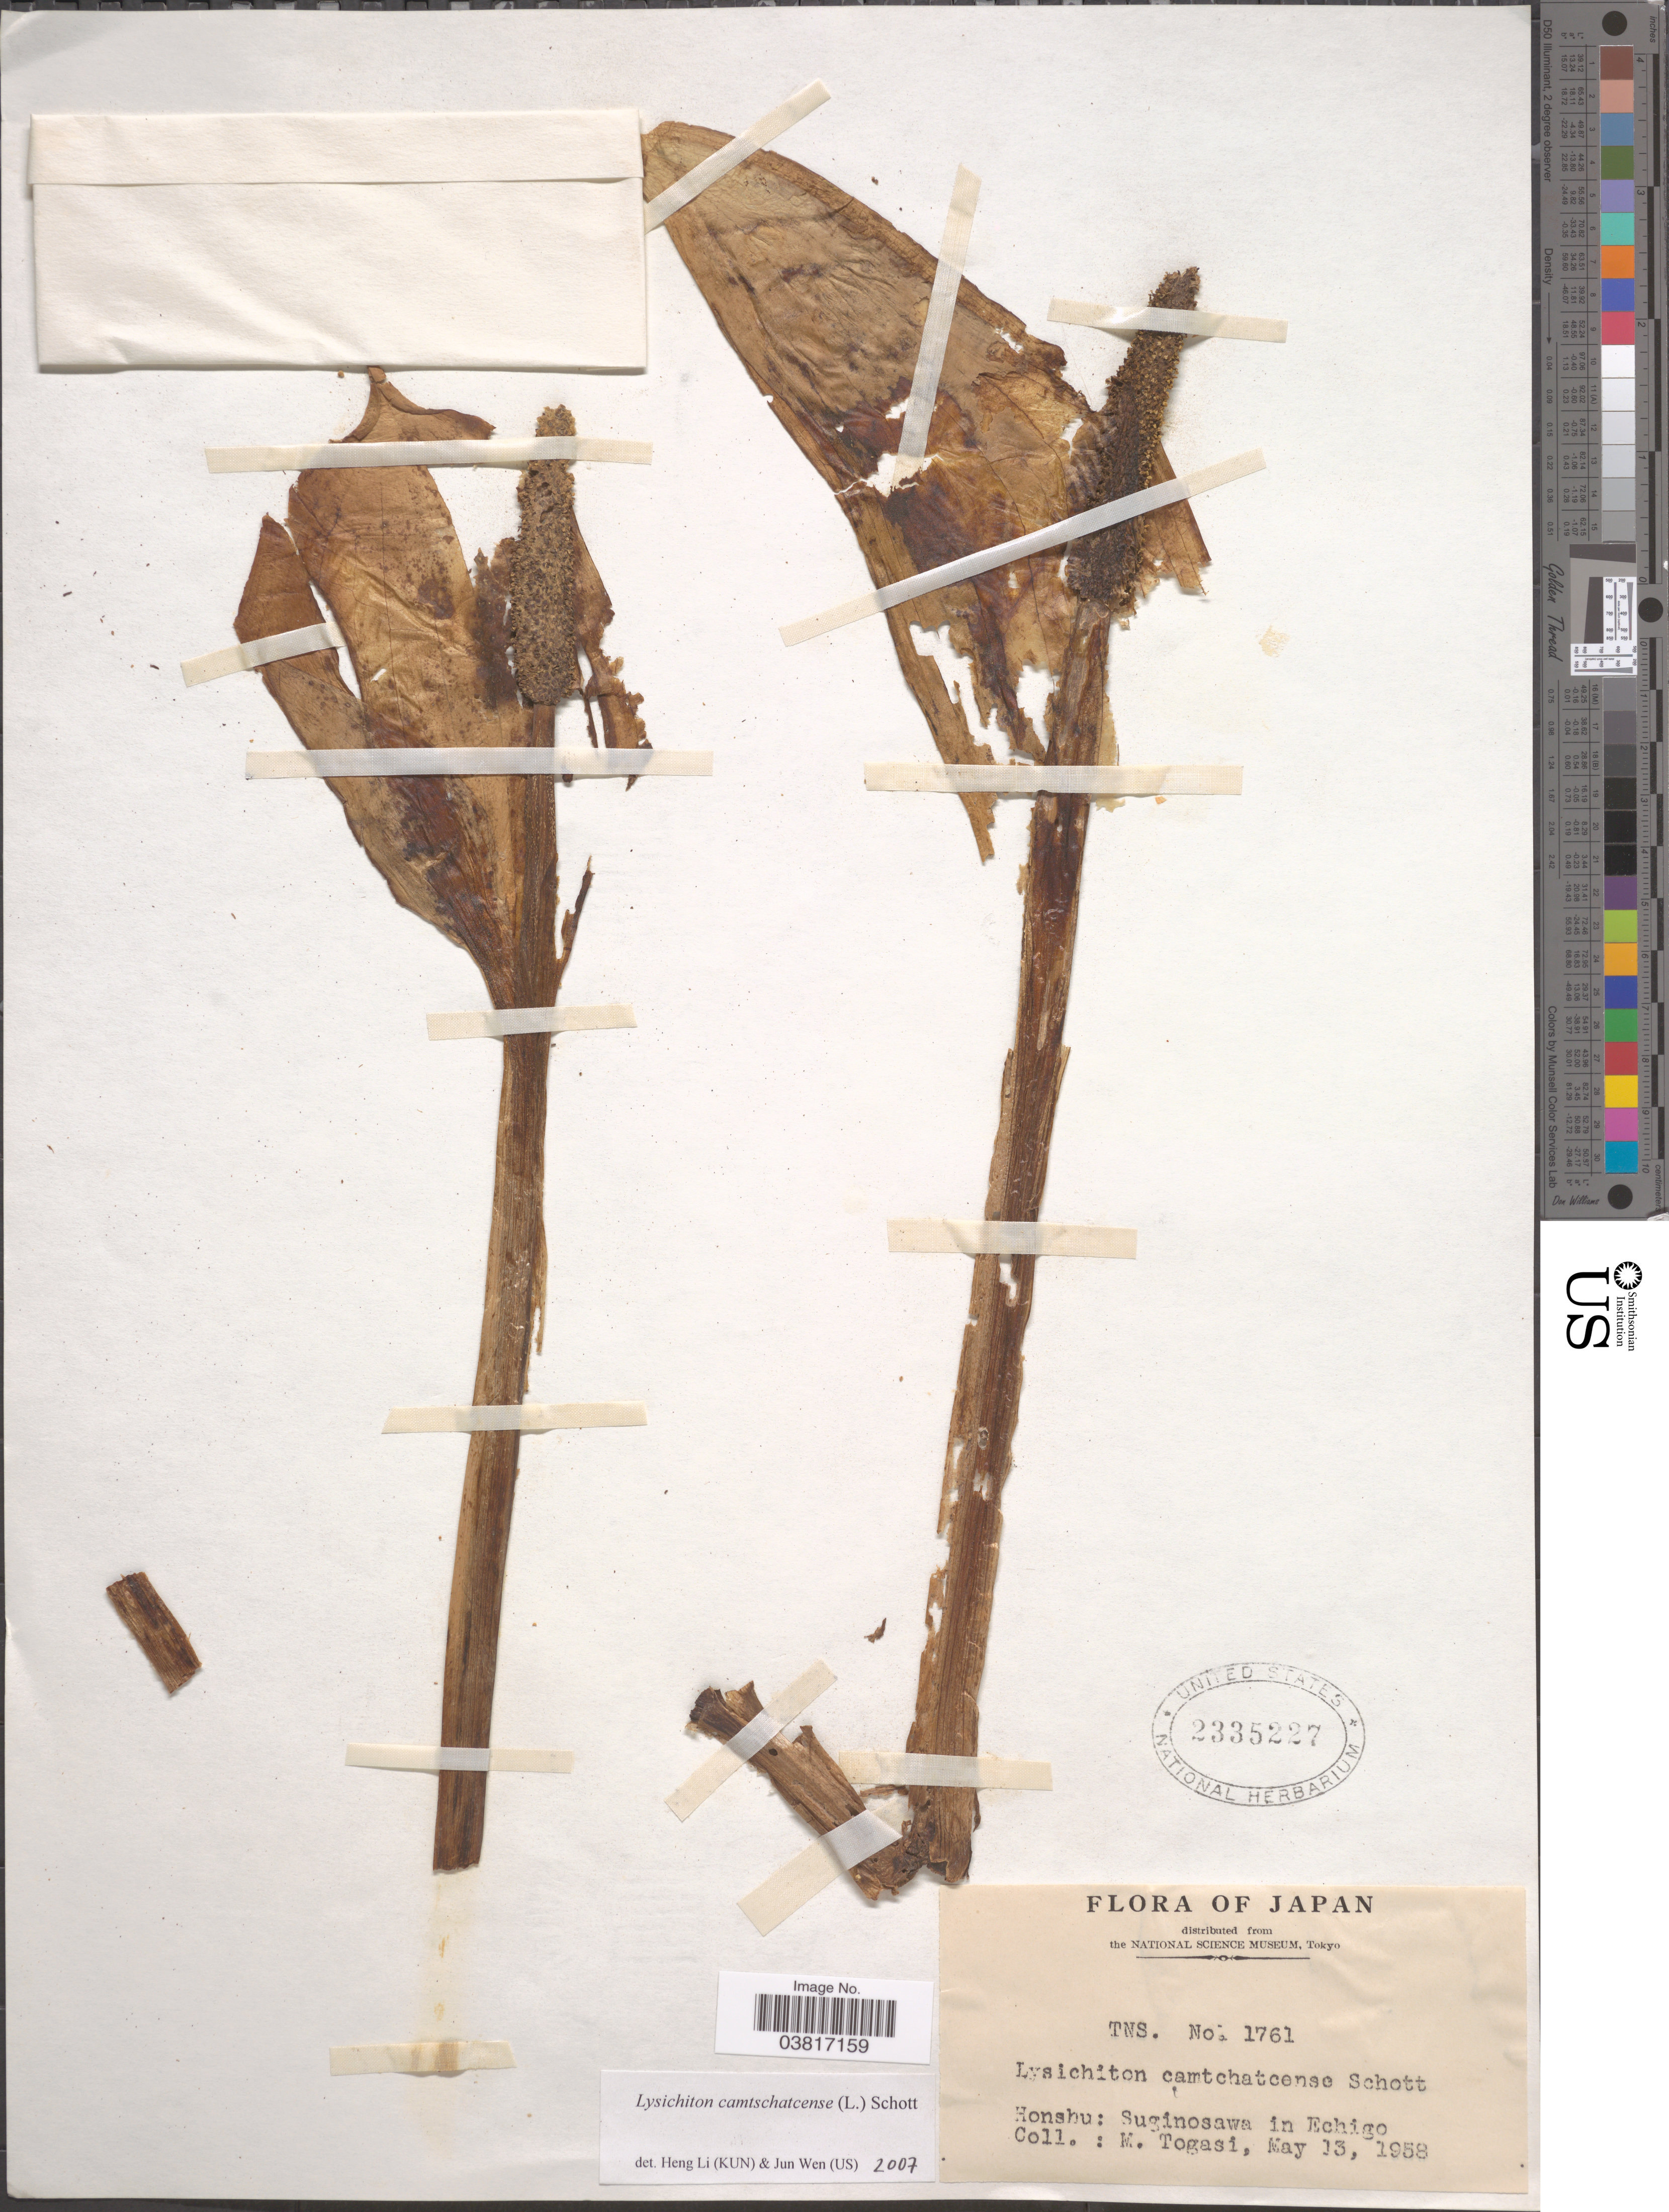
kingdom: Plantae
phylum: Tracheophyta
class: Liliopsida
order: Alismatales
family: Araceae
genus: Lysichiton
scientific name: Lysichiton camtschatcense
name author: (L.) Schott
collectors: M. Togasi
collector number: TNS1761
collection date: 1958-05-13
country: Japan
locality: Honshu: Suginosawa in Echigo.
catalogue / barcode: US 235227